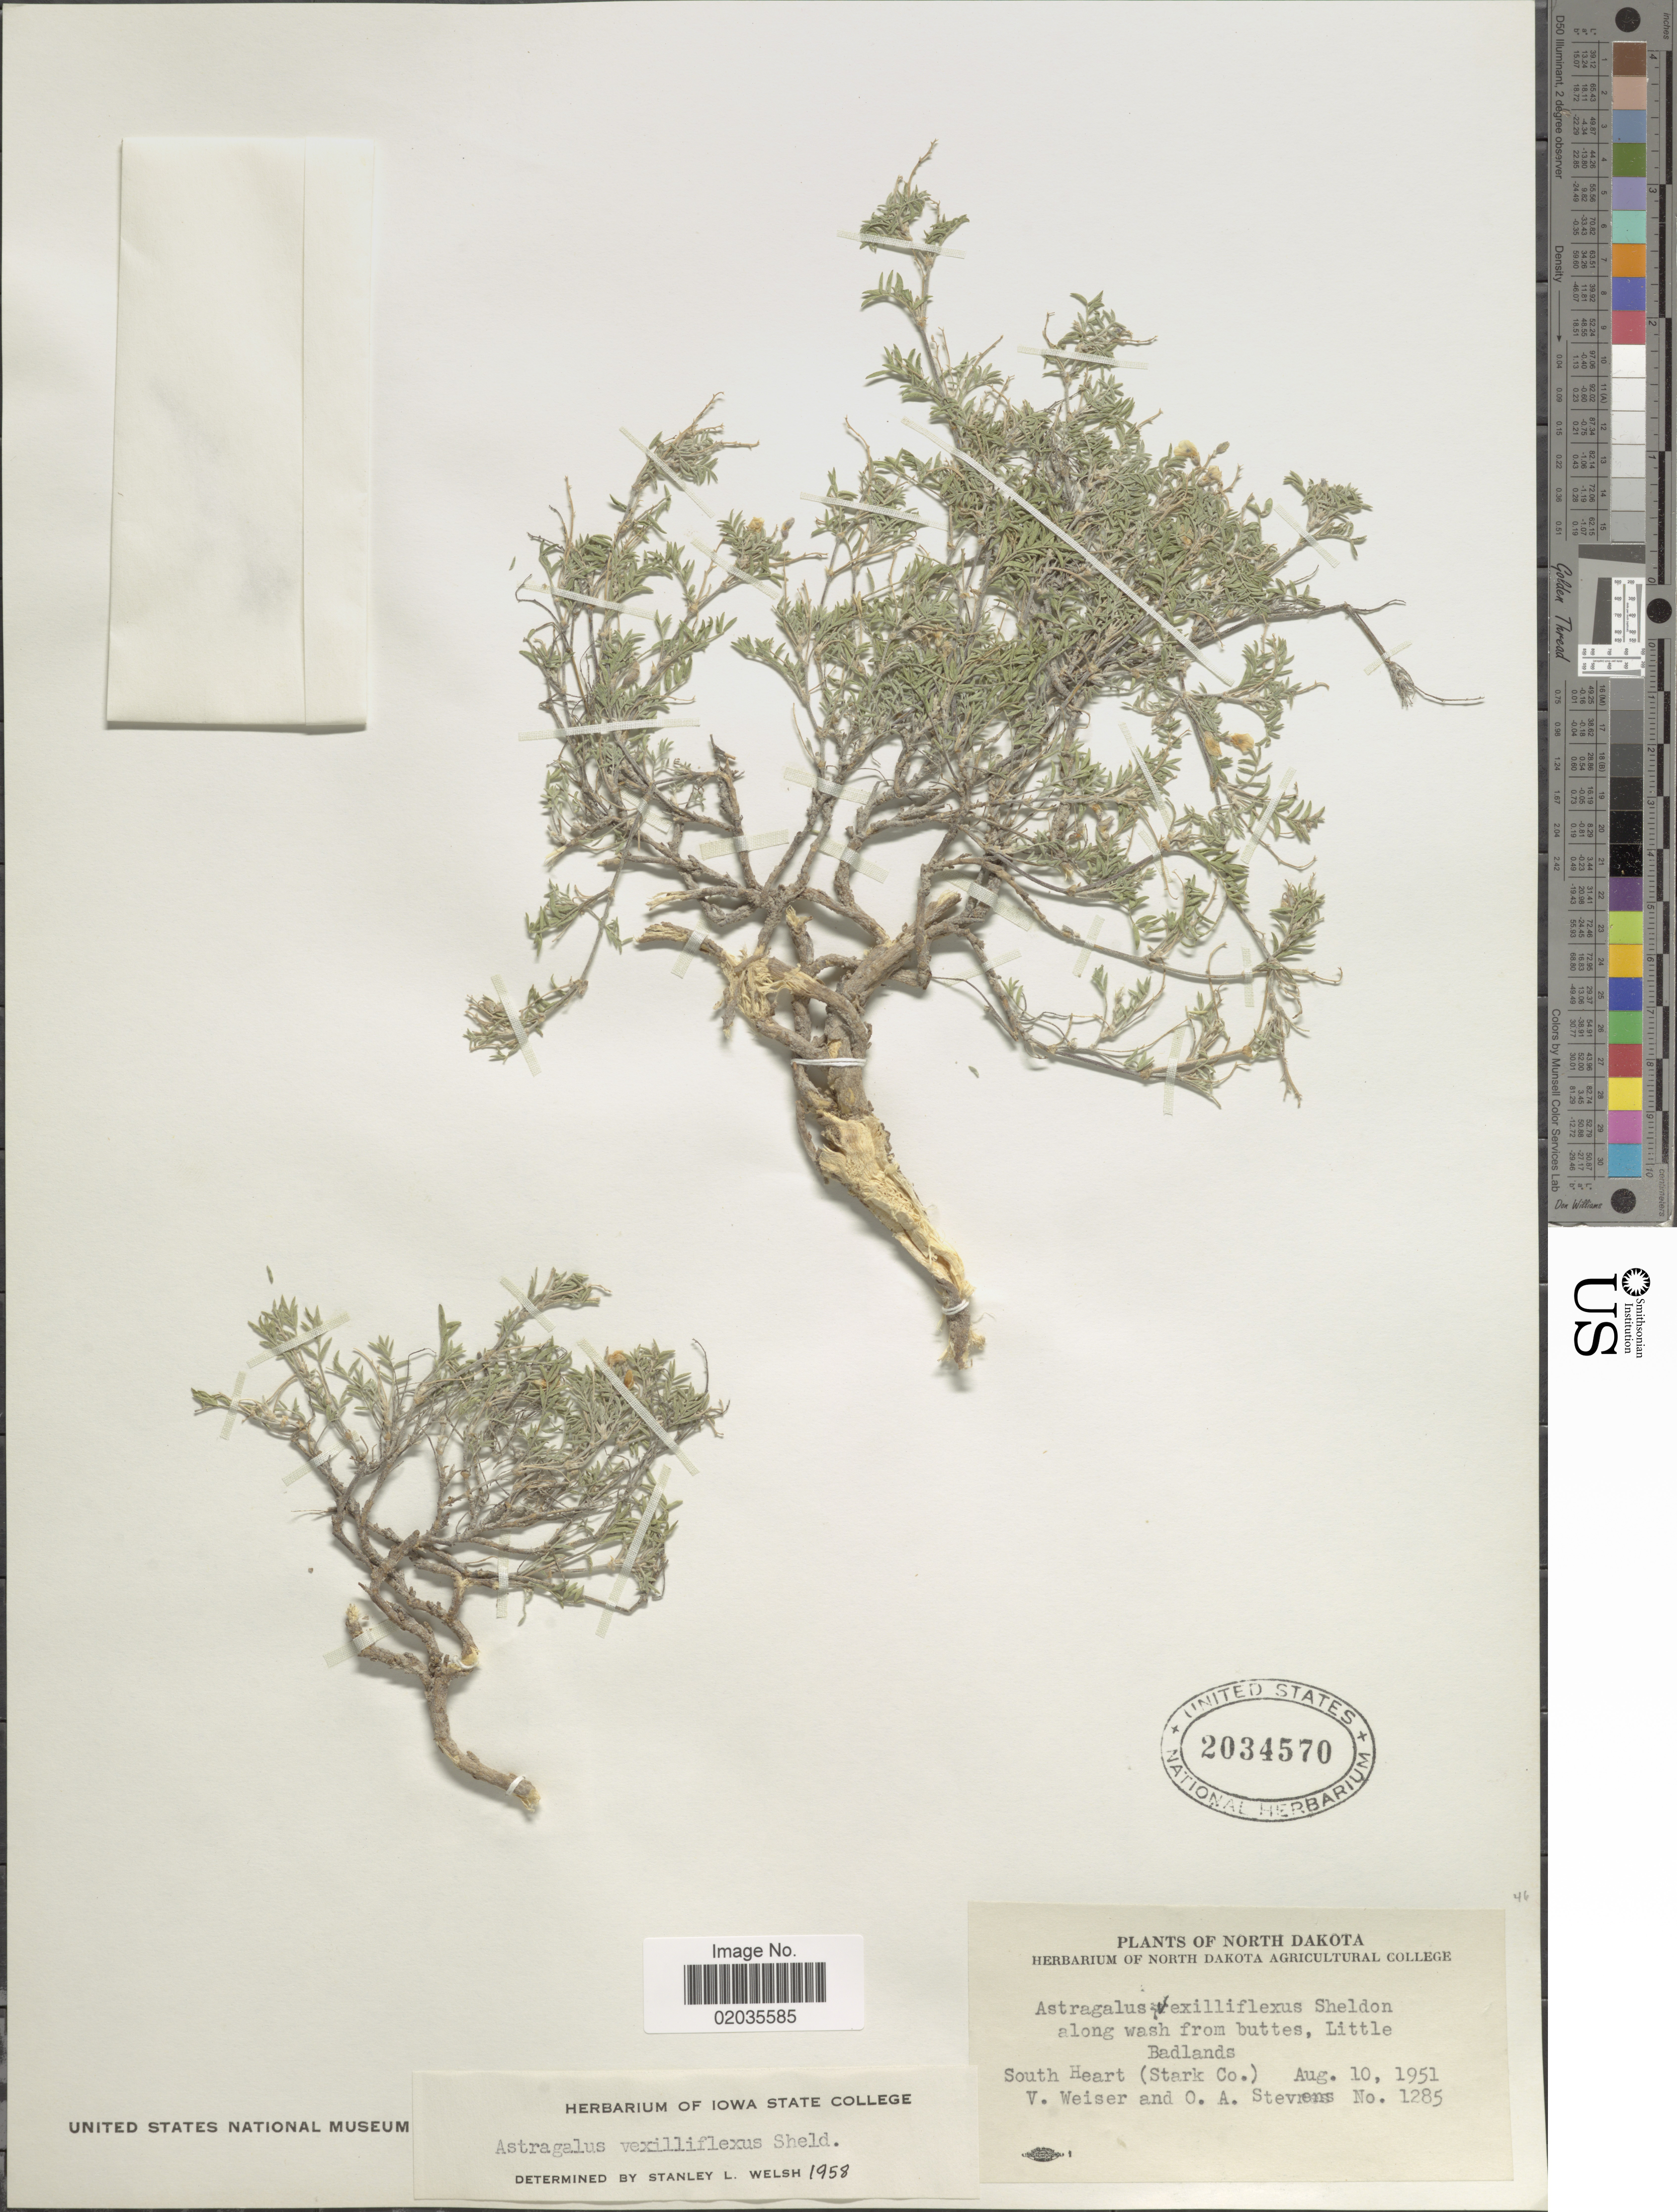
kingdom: Plantae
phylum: Tracheophyta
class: Magnoliopsida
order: Fabales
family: Fabaceae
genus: Astragalus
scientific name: Astragalus vexilliflexus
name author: E. Sheld.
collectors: V. Weiser & O. A. Stevens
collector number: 1285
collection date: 1951-08-10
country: United States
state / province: North Dakota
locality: Little Badlands, South Heart (Stark Co.)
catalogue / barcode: US 2034570